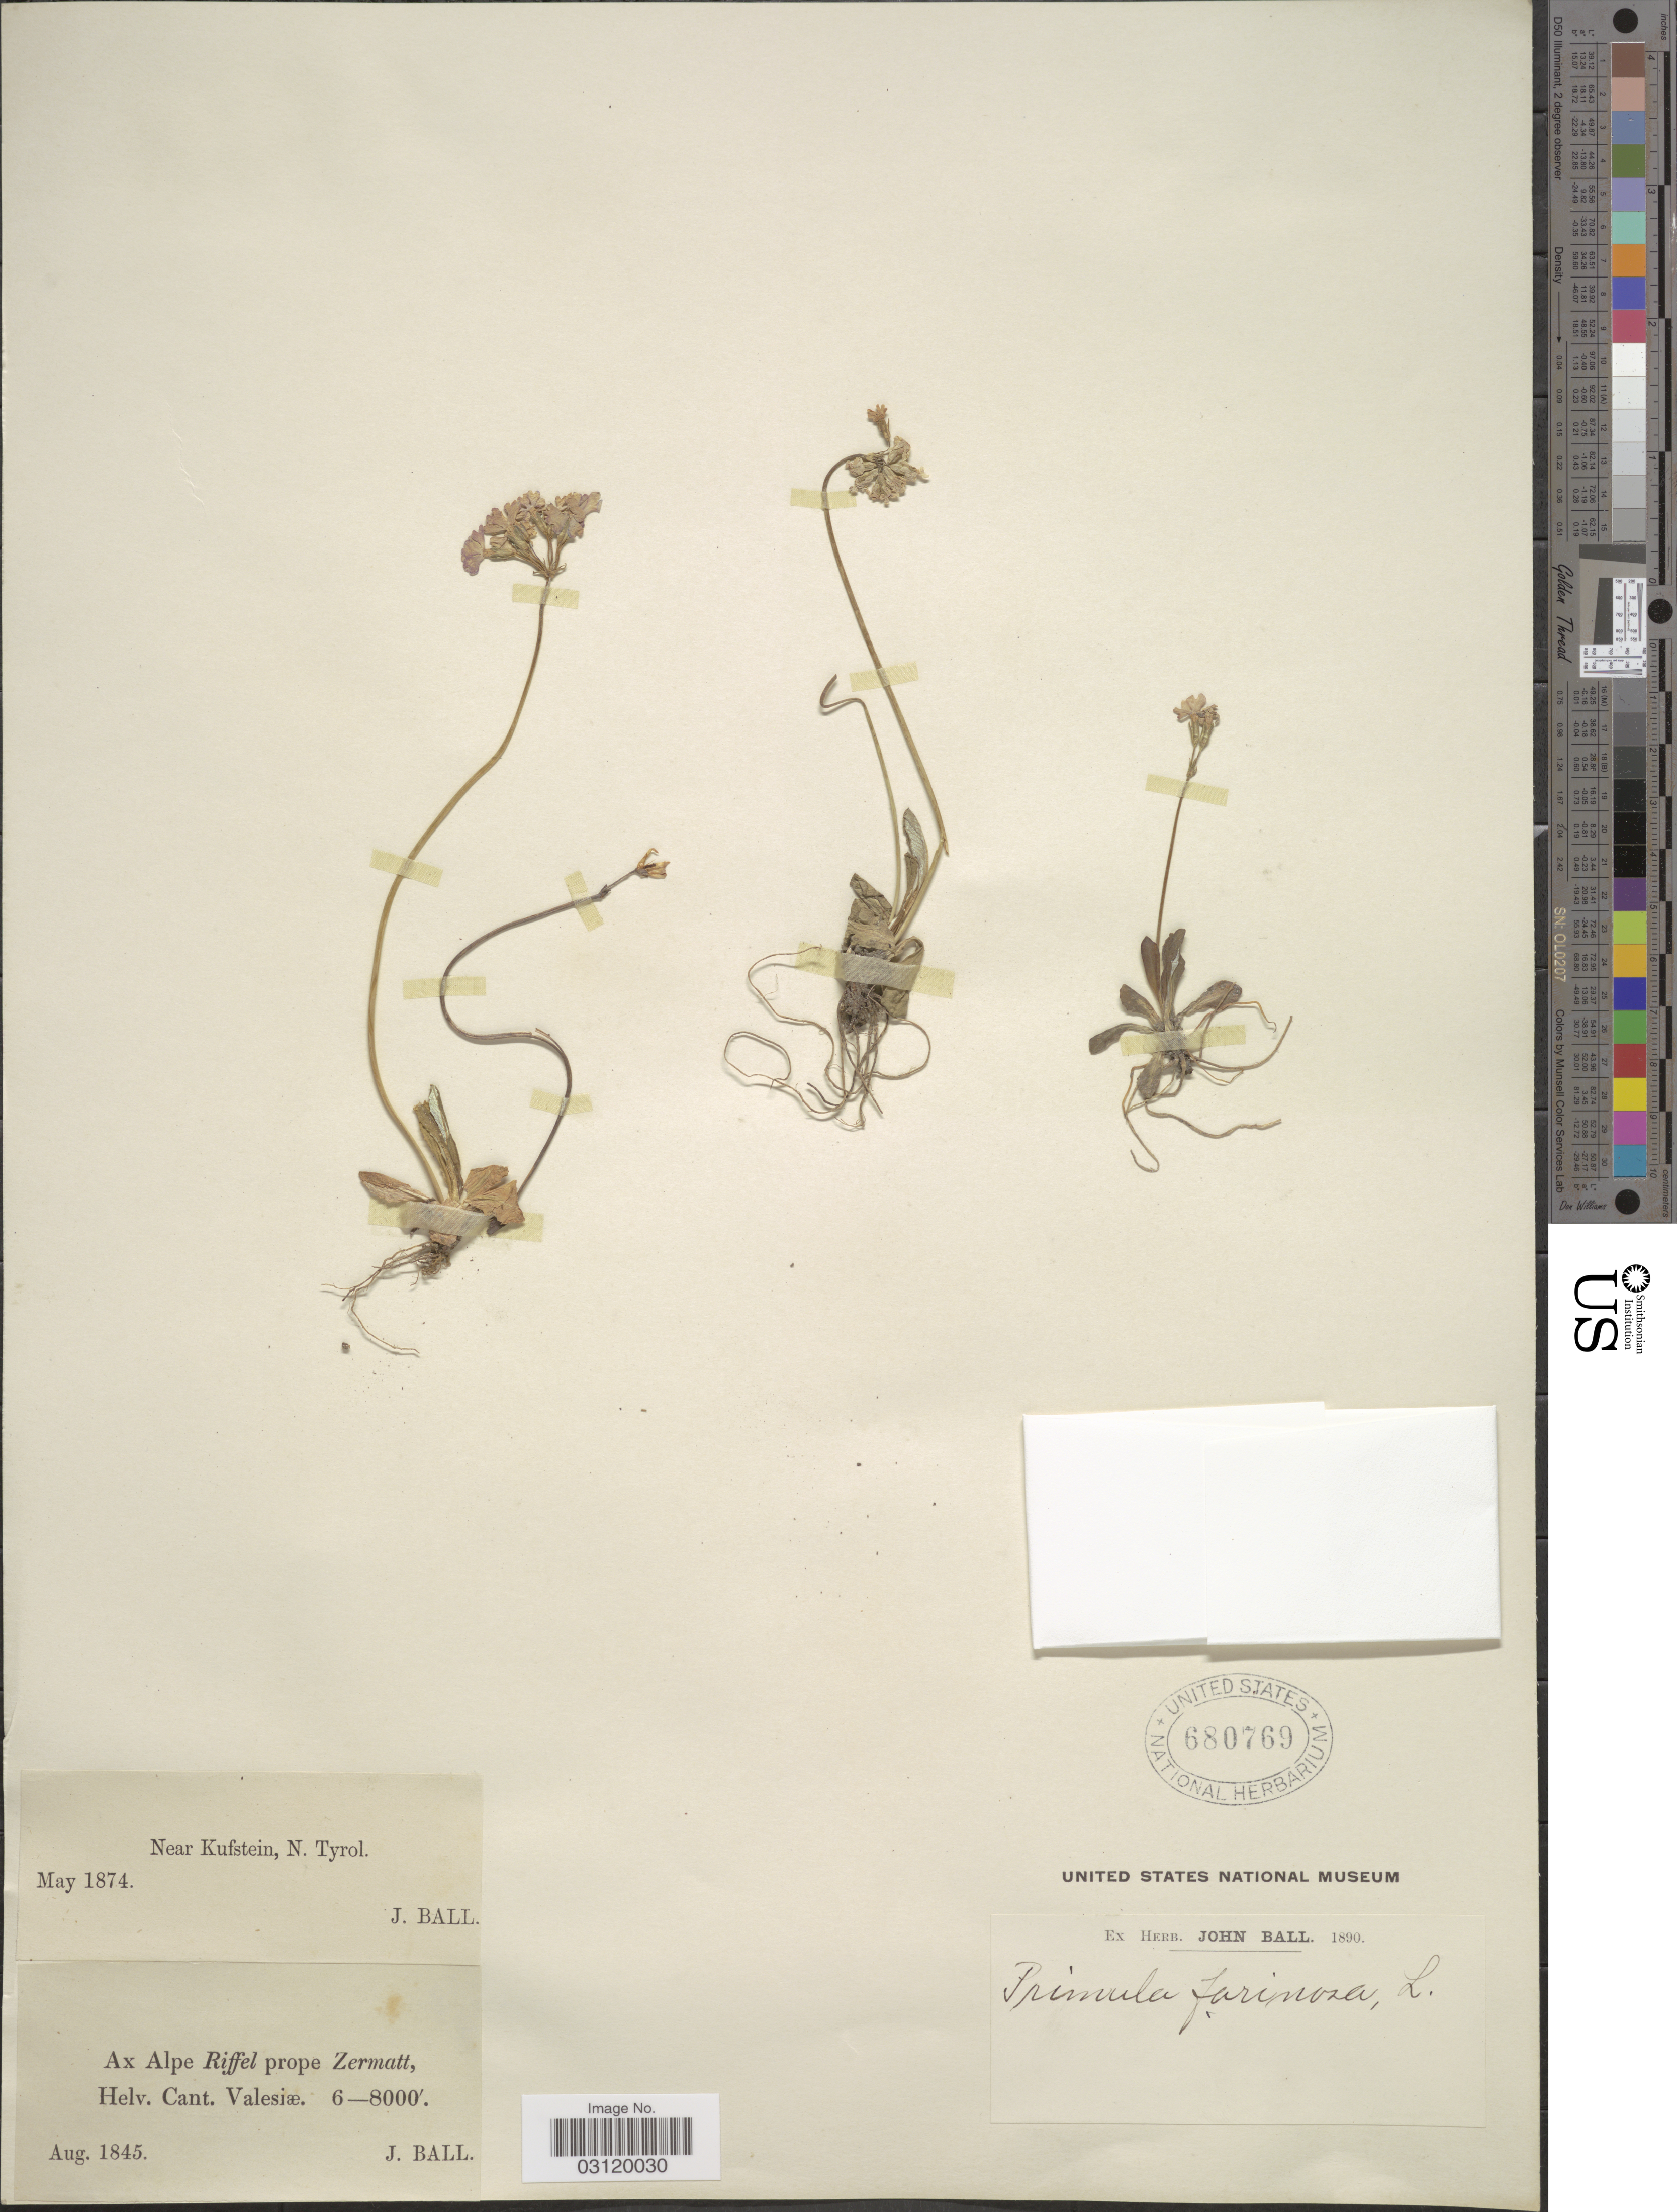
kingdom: Plantae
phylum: Tracheophyta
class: Magnoliopsida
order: Ericales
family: Primulaceae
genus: Primula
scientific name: Primula farinosa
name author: L.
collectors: J. Ball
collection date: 1874-05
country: Austria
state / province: Tirol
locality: Near Kufstein, N. Tyrol.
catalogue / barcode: US 680769